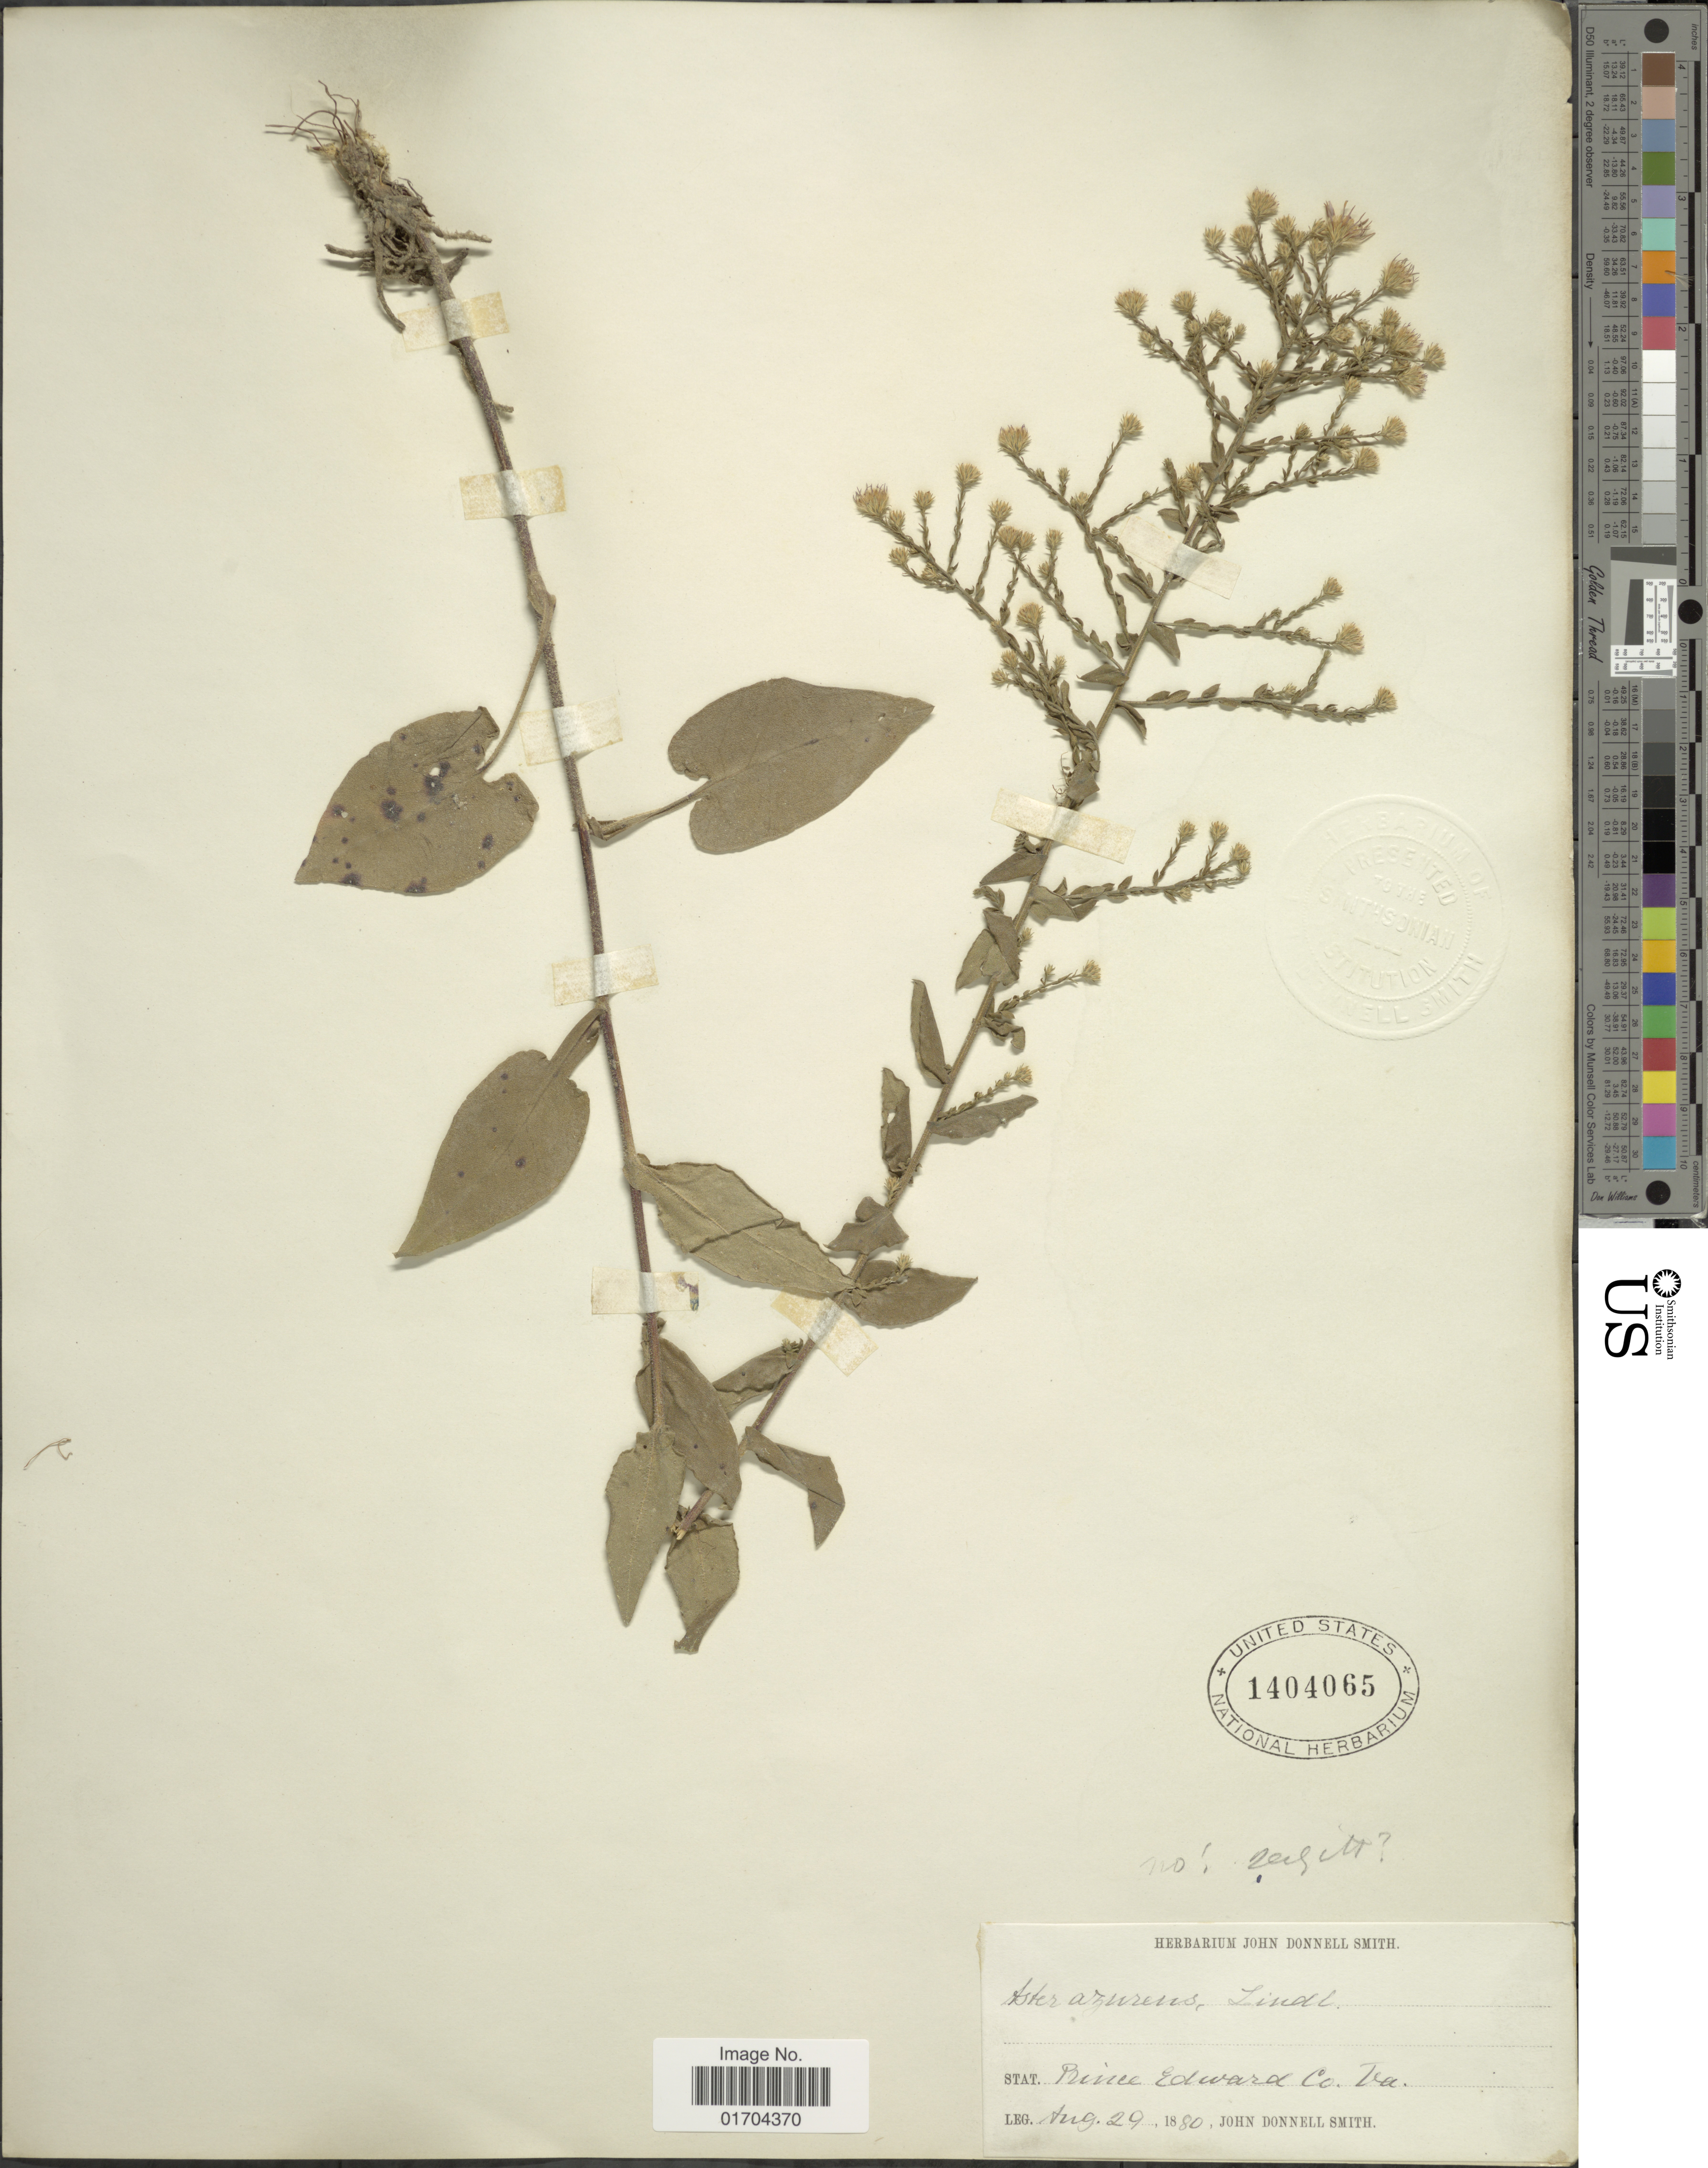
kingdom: Plantae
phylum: Tracheophyta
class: Magnoliopsida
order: Asterales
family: Asteraceae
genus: Symphyotrichum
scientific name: Symphyotrichum sp.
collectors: J. Donnell Smith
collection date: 1880-08-29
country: United States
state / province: Virginia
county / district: Prince Edward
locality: Prince Edward Co.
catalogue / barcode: US 1404065